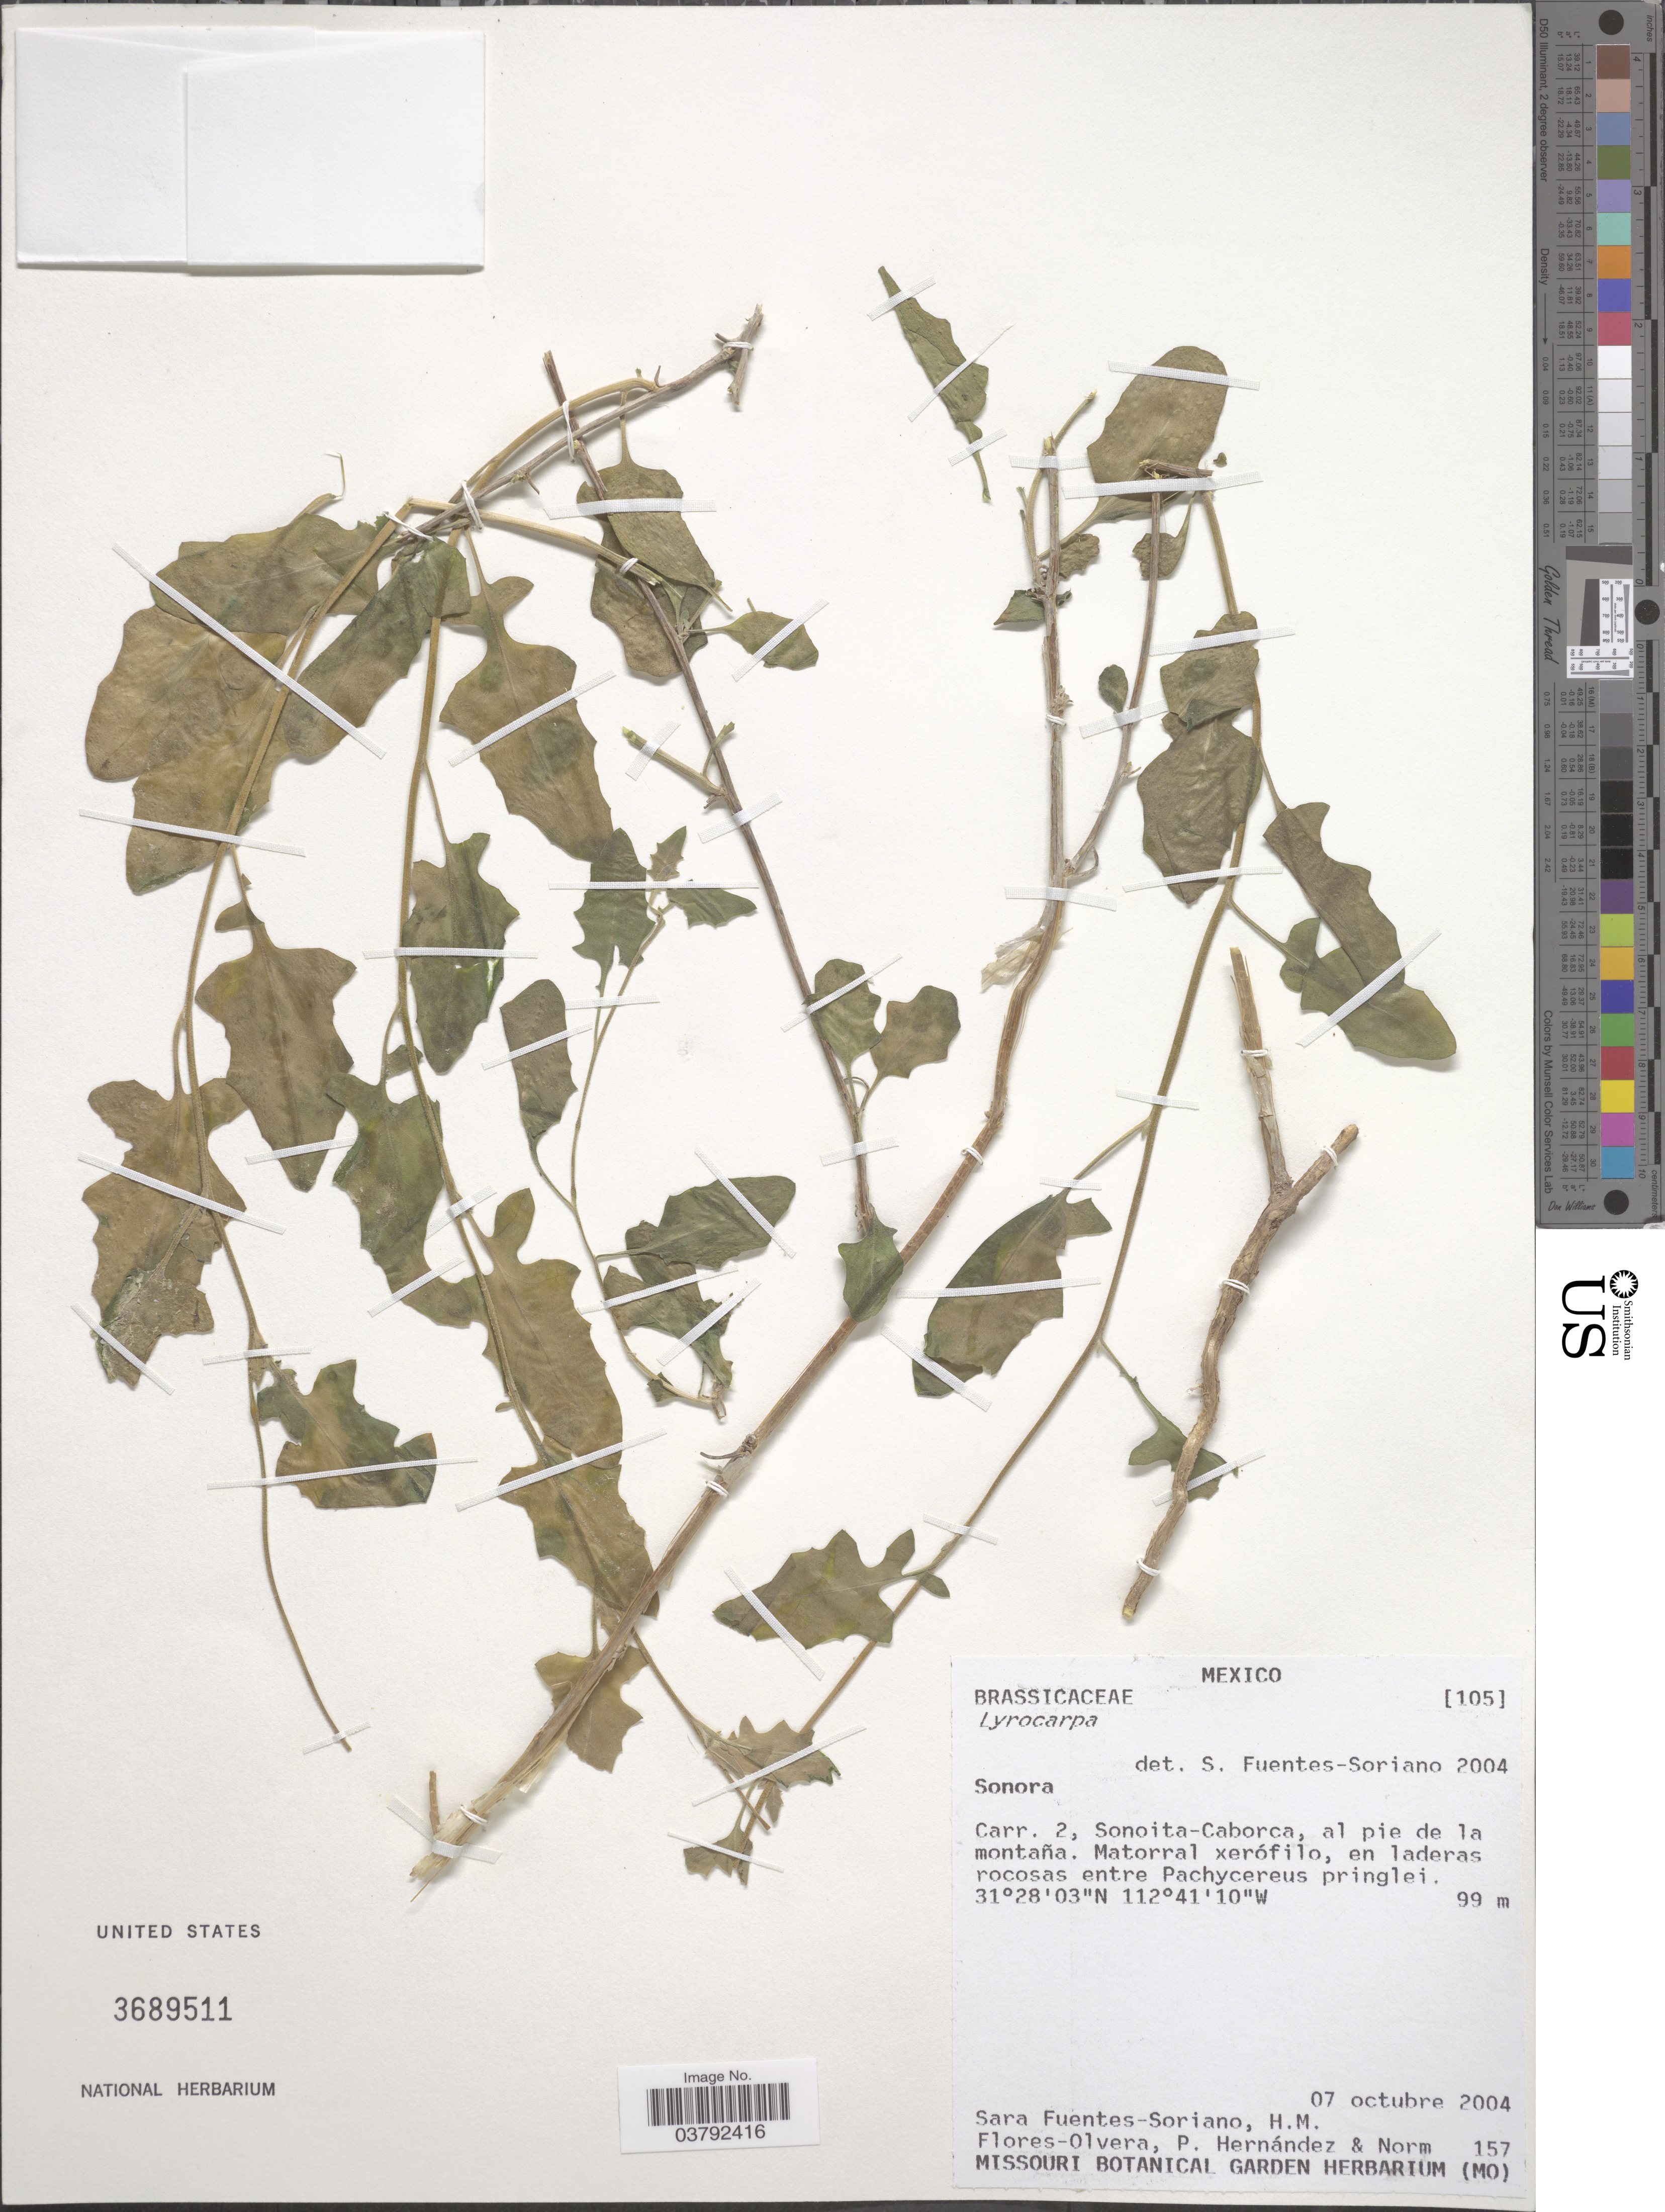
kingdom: Plantae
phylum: Tracheophyta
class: Magnoliopsida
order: Brassicales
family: Brassicaceae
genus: Lyrocarpa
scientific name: Lyrocarpa sp.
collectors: S. Fuentes-Soriano, H. Flores Olvera, P. Hernández & Norm.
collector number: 157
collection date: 2004-10-07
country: Mexico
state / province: Sonora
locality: Carr. 2, Sonoita-Caborca, al pie de la montaña.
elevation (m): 99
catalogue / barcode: US 3689511